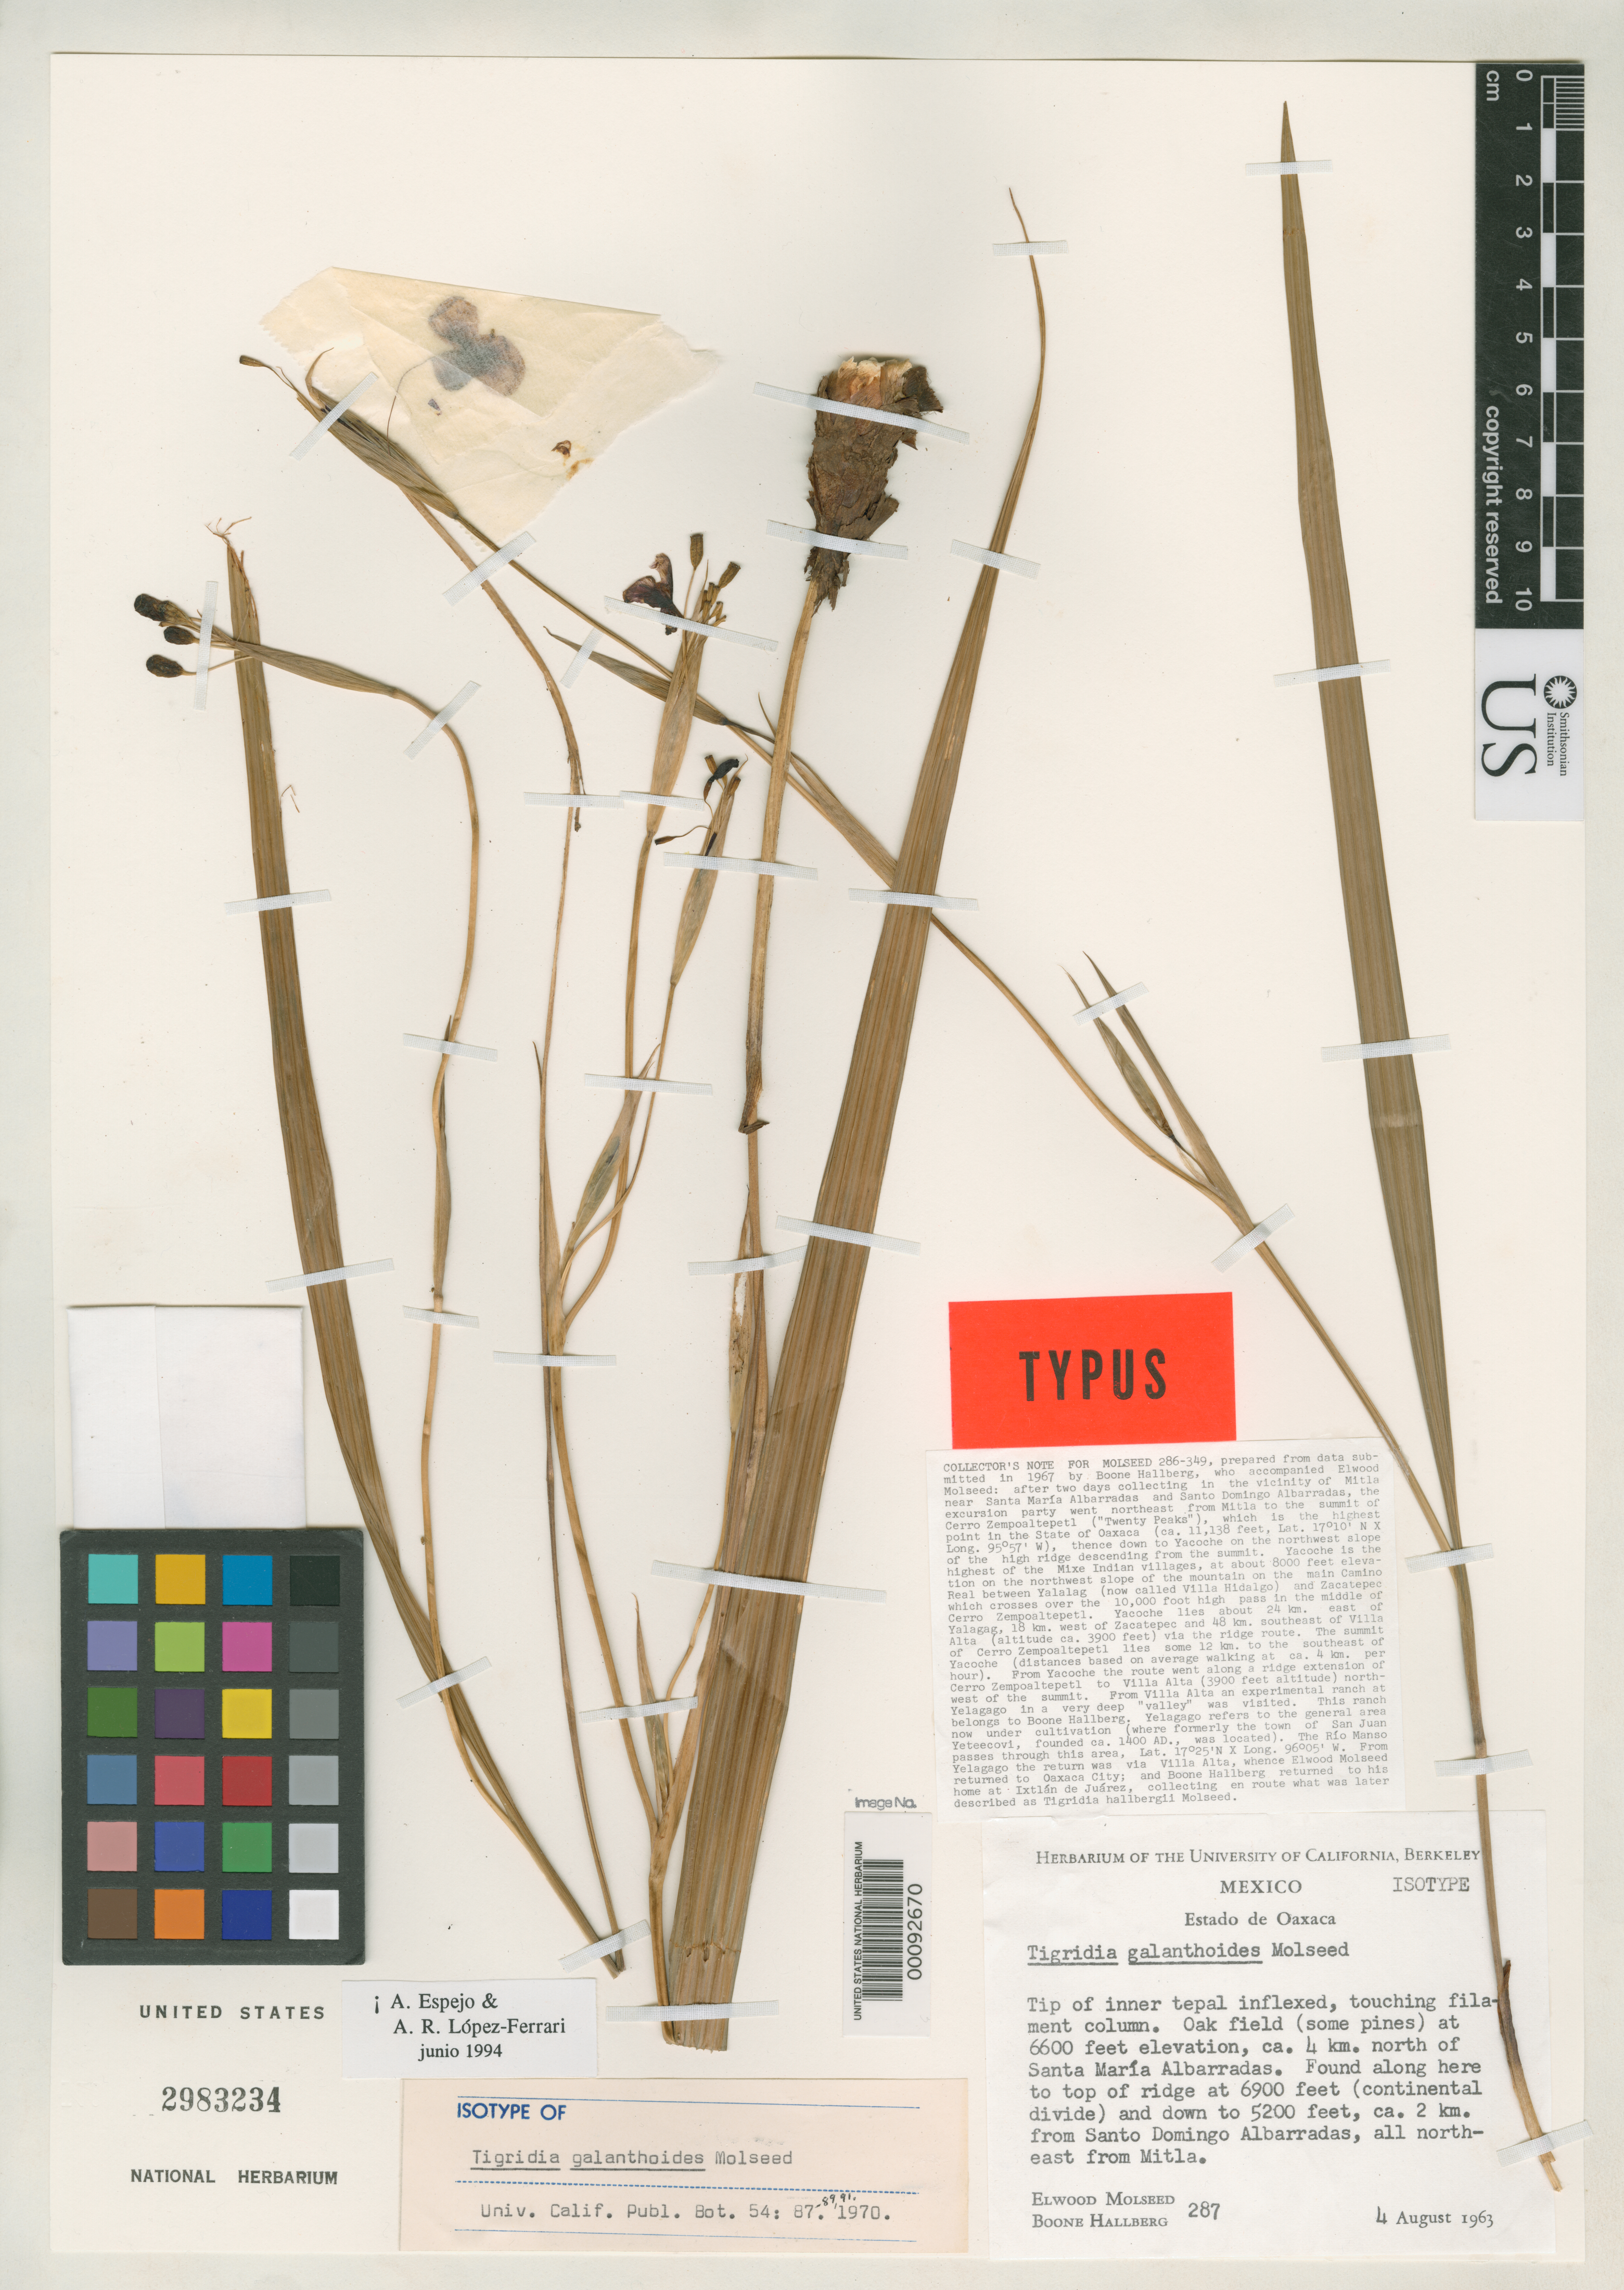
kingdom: Plantae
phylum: Tracheophyta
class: Liliopsida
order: Asparagales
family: Iridaceae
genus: Tigridia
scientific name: Tigridia galanthoides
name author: Molseed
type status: Isotype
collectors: E. W. Molseed & B. Hallberg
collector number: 287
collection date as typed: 04 Aug 1963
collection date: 1963-08-04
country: Mexico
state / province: Oaxaca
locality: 4 km N of Santa Maria Albarradas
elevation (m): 2012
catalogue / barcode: US 2983234